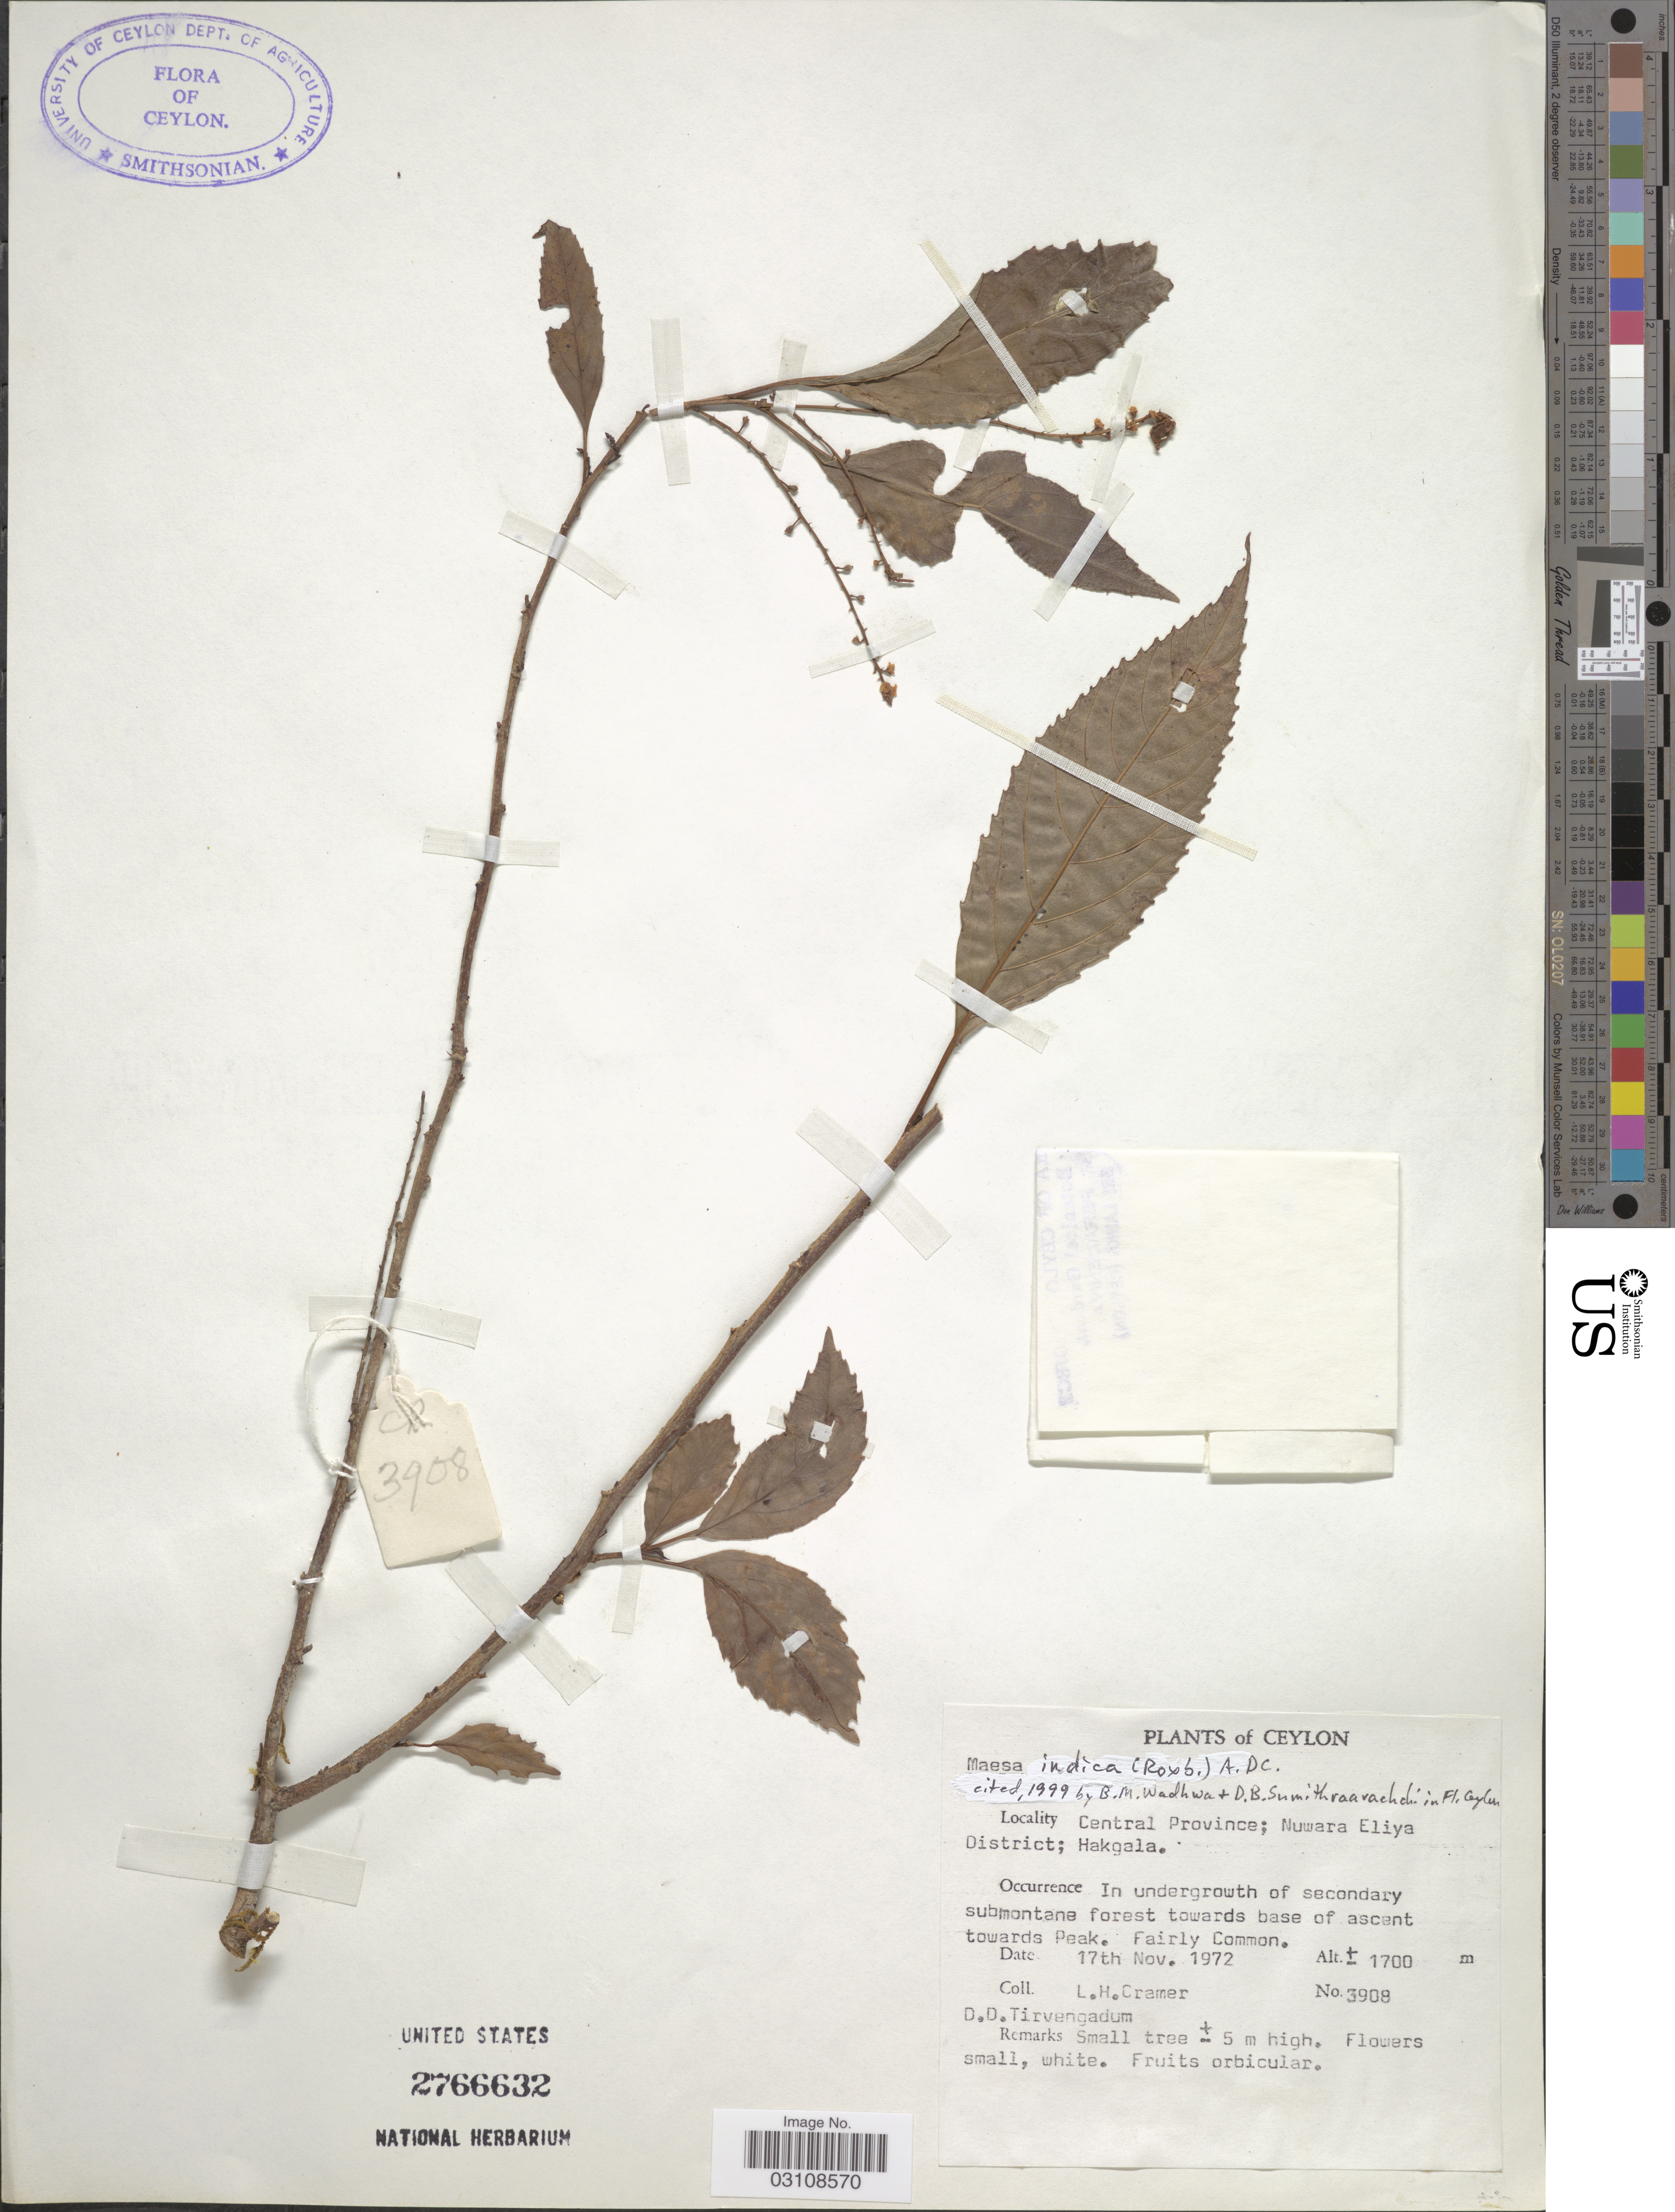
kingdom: Plantae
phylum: Tracheophyta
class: Magnoliopsida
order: Ericales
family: Primulaceae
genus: Maesa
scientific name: Maesa indica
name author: (Roxb.) A. DC.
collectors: L. H. Cramer & D. Tirvengadum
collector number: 3908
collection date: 1972-11-17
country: Sri Lanka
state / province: Central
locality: Ceylon. Nuwara Eliya District; Hakgala.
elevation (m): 1700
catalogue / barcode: US 2766632